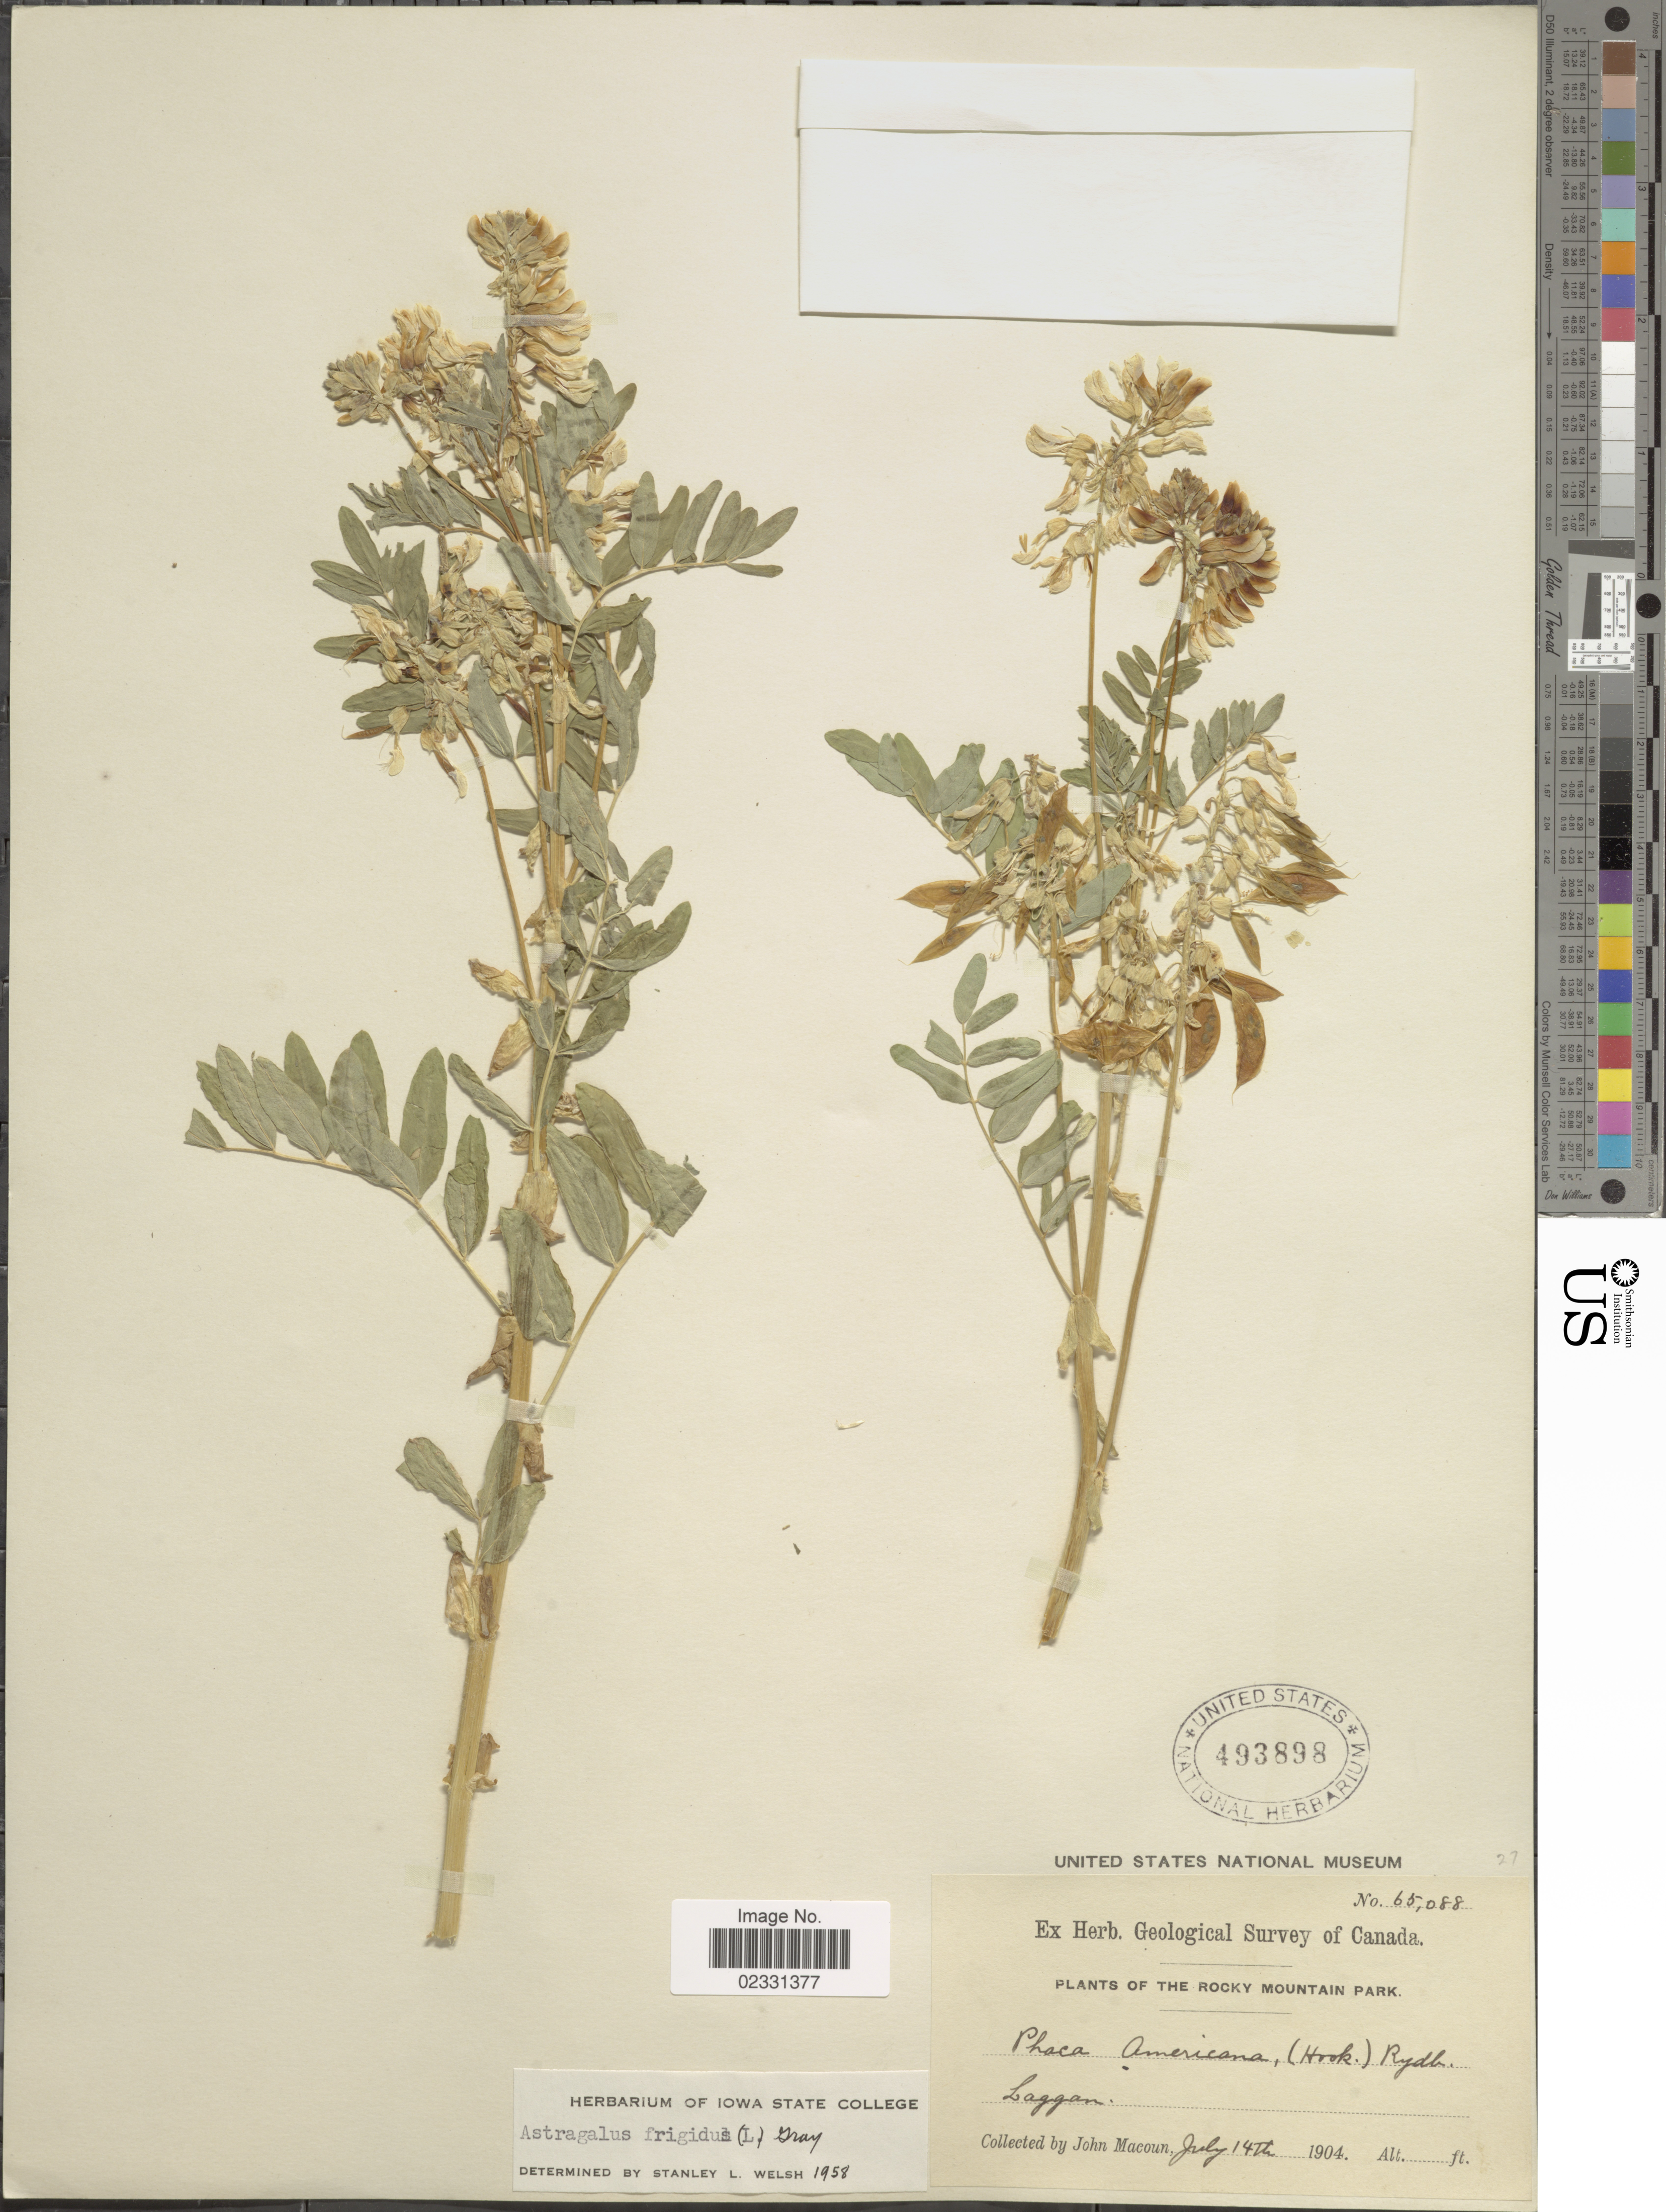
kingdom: Plantae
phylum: Tracheophyta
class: Magnoliopsida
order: Fabales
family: Fabaceae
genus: Astragalus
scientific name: Astragalus frigidus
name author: (L.) A. Gray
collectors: J. Macoun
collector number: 65088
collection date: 1904-07-14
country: Canada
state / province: Alberta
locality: Rocky Mountain Park, Laggan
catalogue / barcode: US 493898